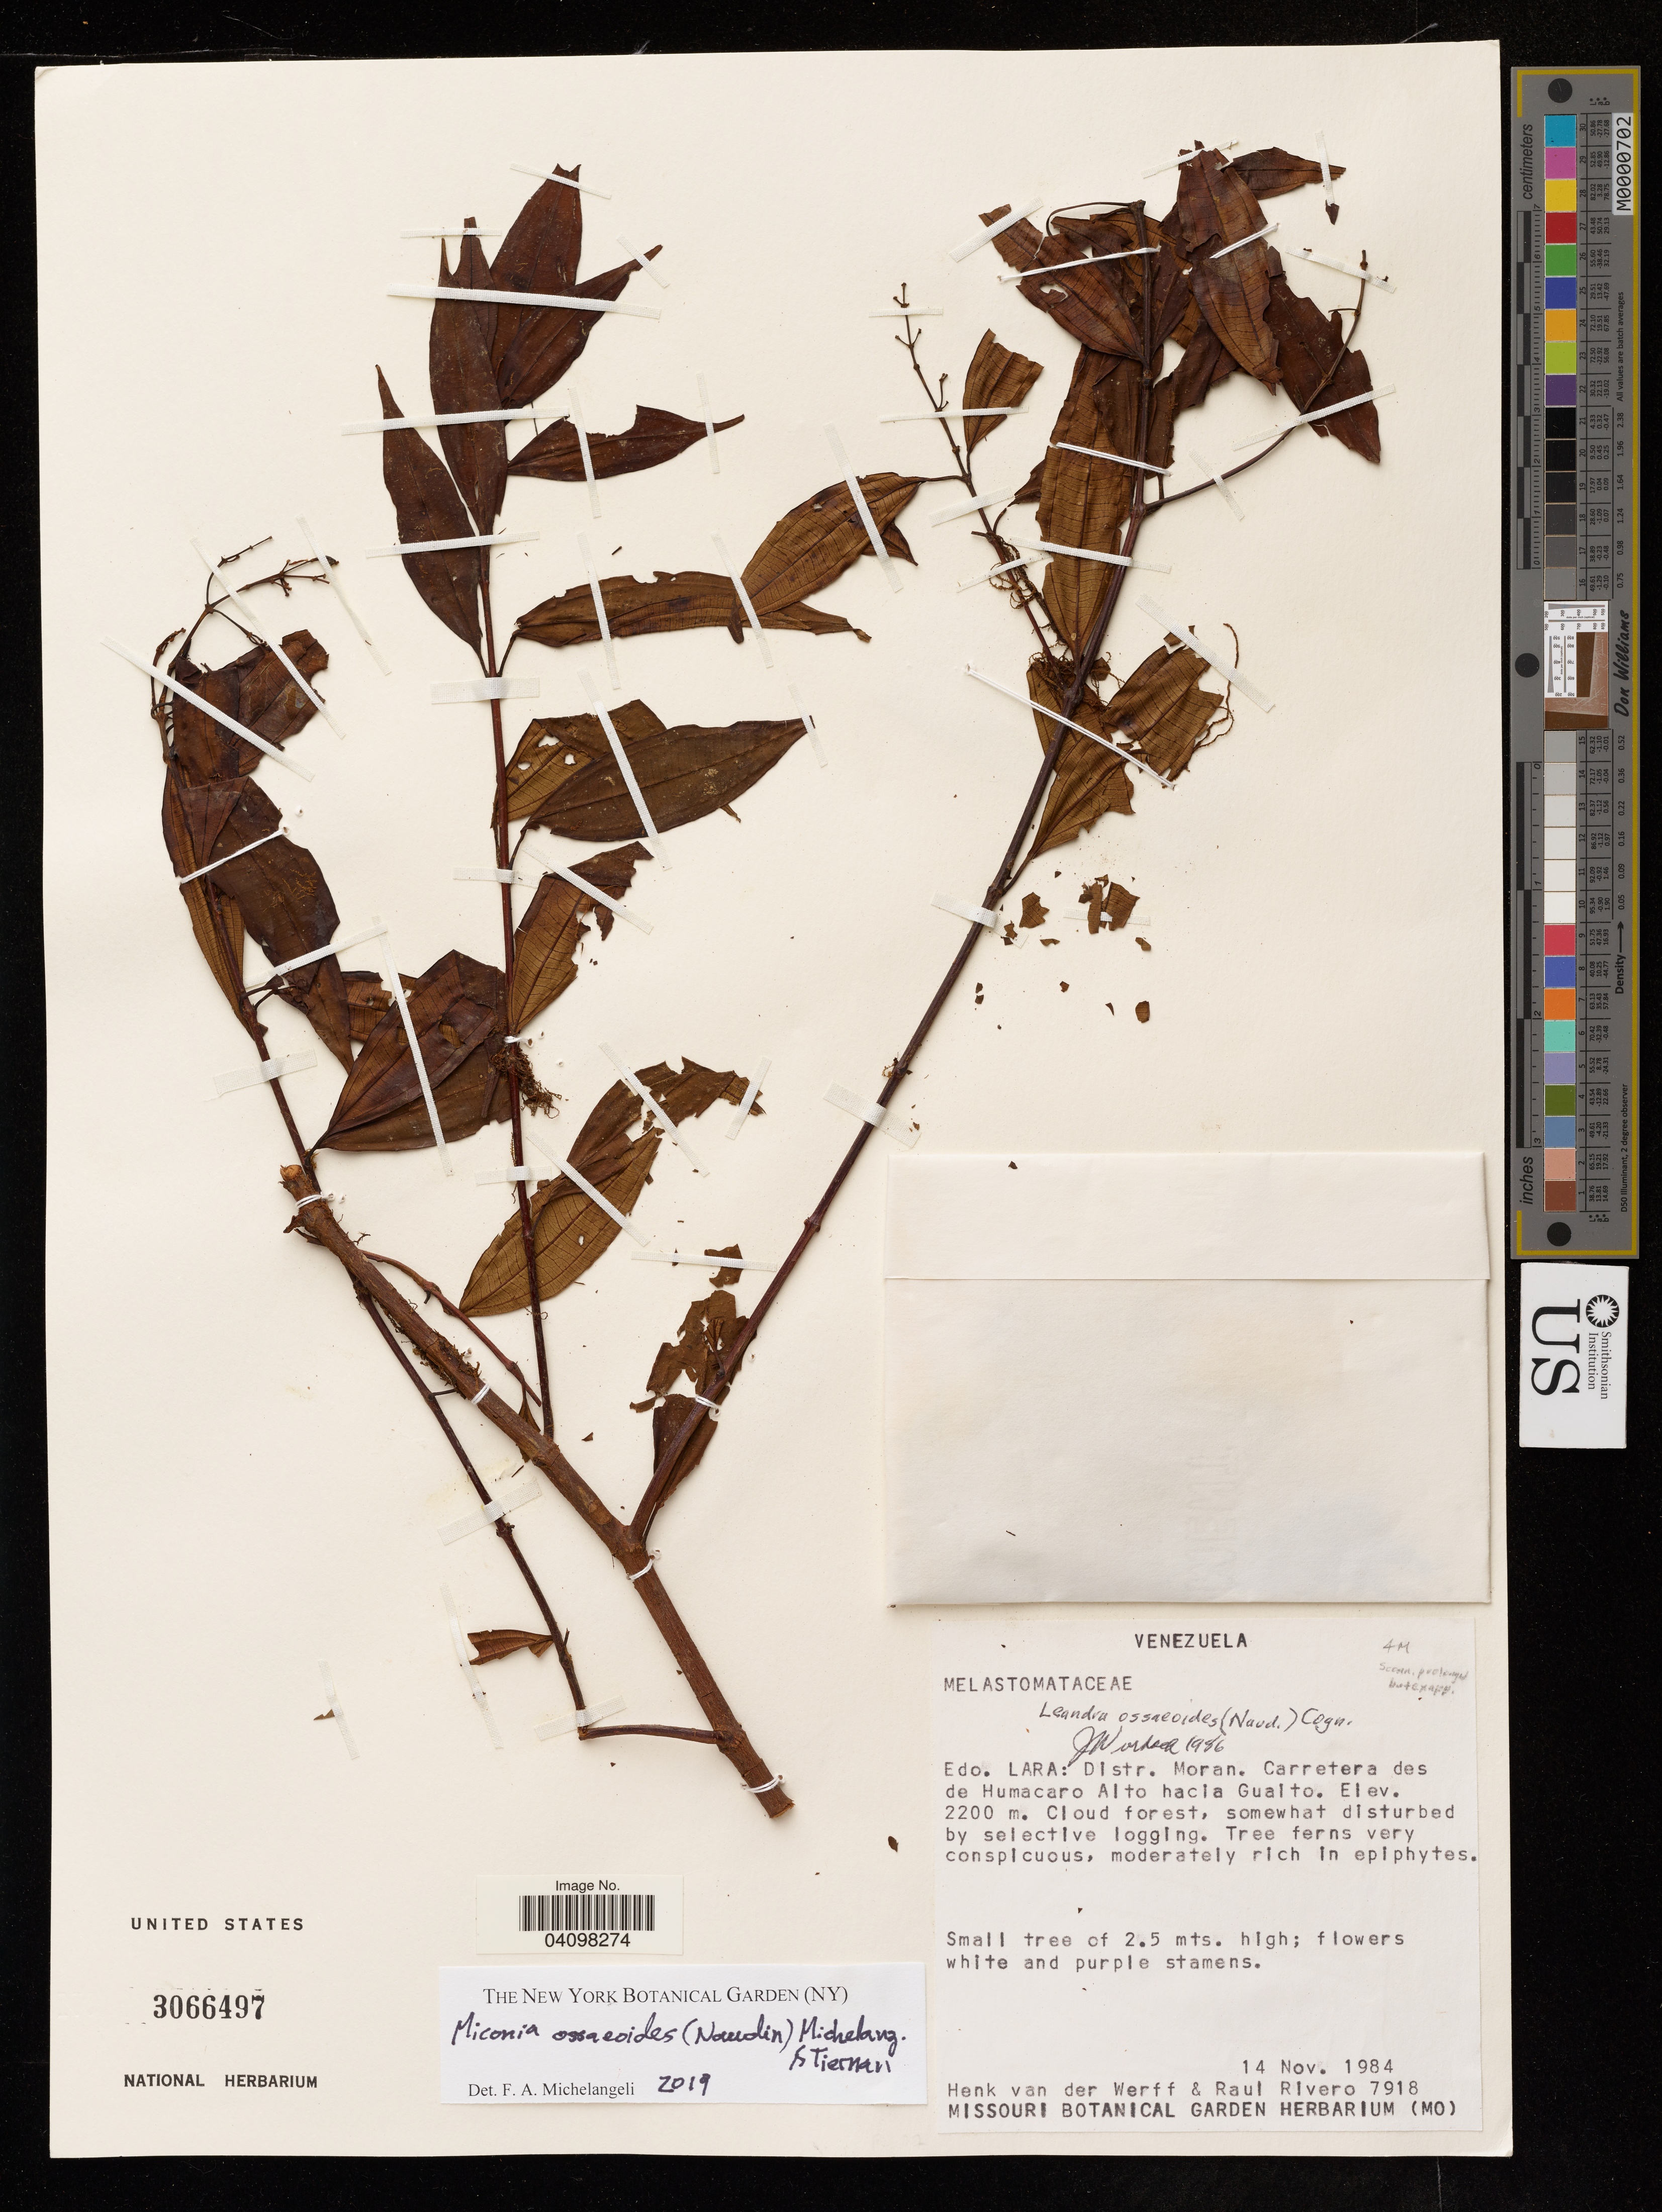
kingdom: Plantae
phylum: Tracheophyta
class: Magnoliopsida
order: Myrtales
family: Melastomataceae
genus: Miconia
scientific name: Miconia ossaeifolia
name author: Urb. & Ekman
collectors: H. van der Werff & R. Rivero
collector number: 7918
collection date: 1984-11-14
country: Venezuela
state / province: Lara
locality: Distr. Moran, Carretera des de Humacaro Alto hacia Gualto.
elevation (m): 2200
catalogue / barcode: US 3066497